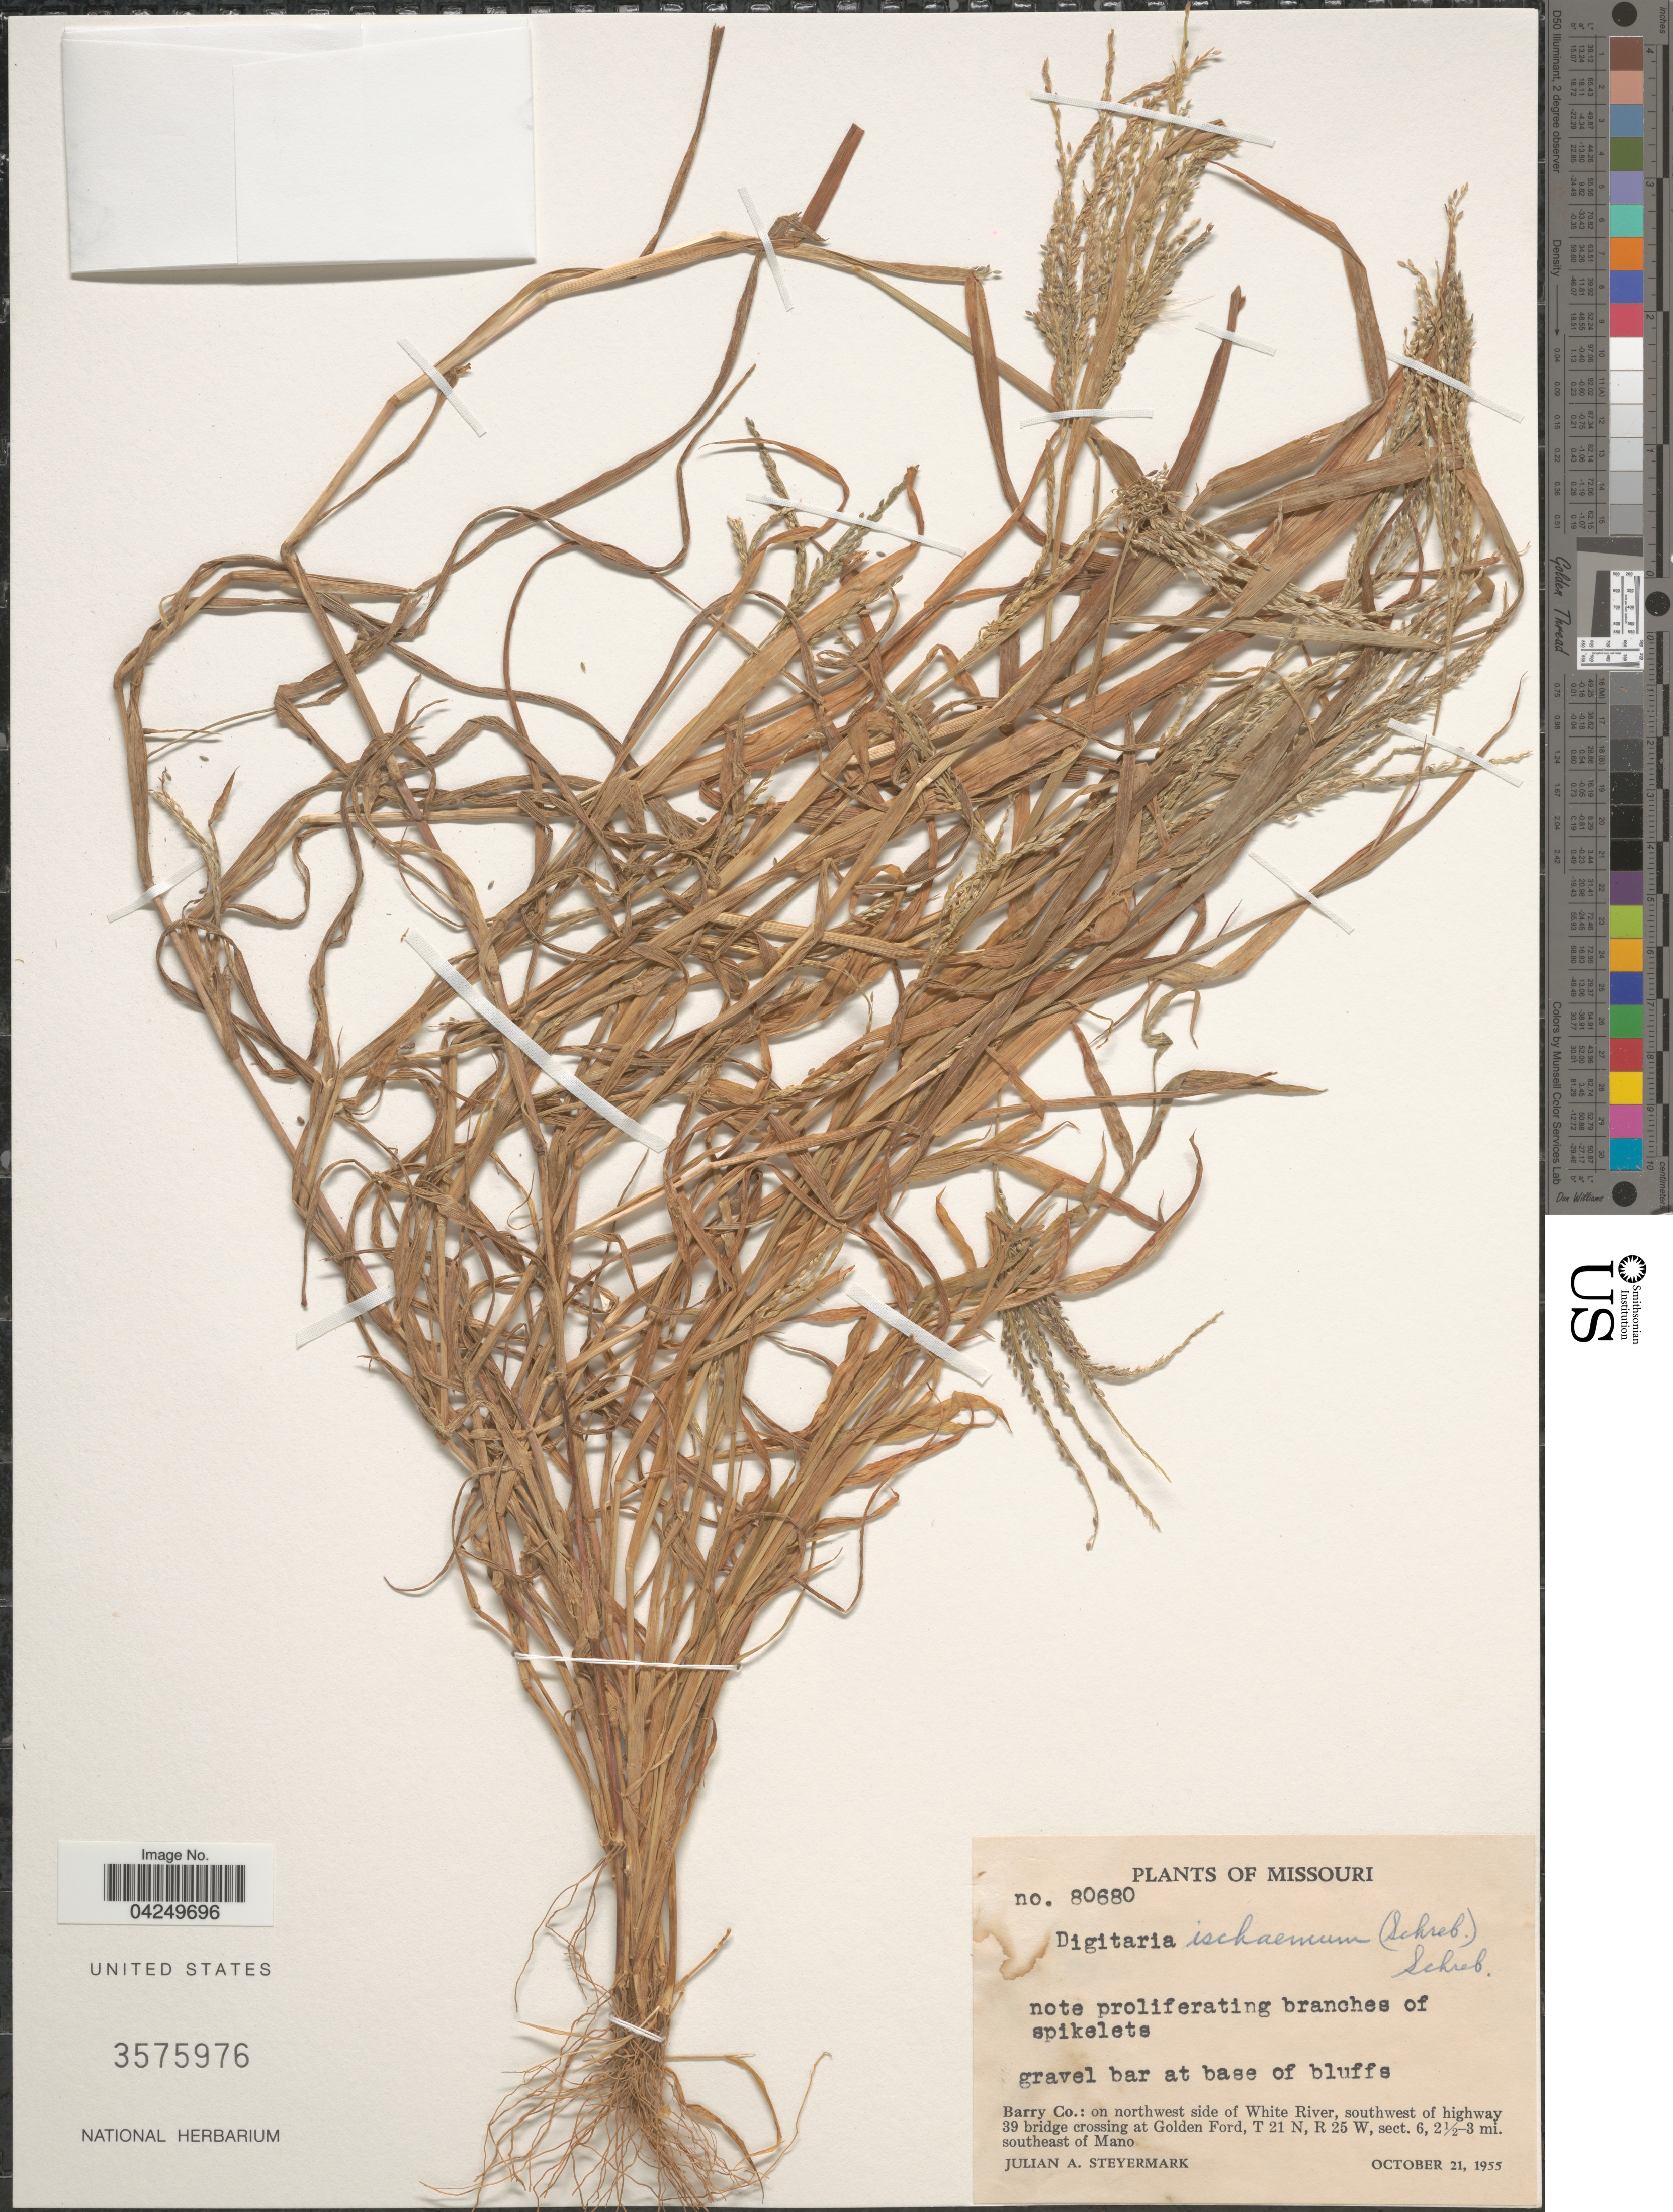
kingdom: Plantae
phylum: Tracheophyta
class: Liliopsida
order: Poales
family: Poaceae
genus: Digitaria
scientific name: Digitaria ischaemum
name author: (Schreber) Schreber ex Muhl.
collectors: J. Steyermark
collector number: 80680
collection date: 1955-10-21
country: United States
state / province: Missouri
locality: Barry Co.: on northwest side of White River, southwest of highway 39 bridge crossing at Golden Ford, T 21 N, R 25 W, sect. 6, 2½-3 mi. southeast of Mano.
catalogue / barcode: US 3575976